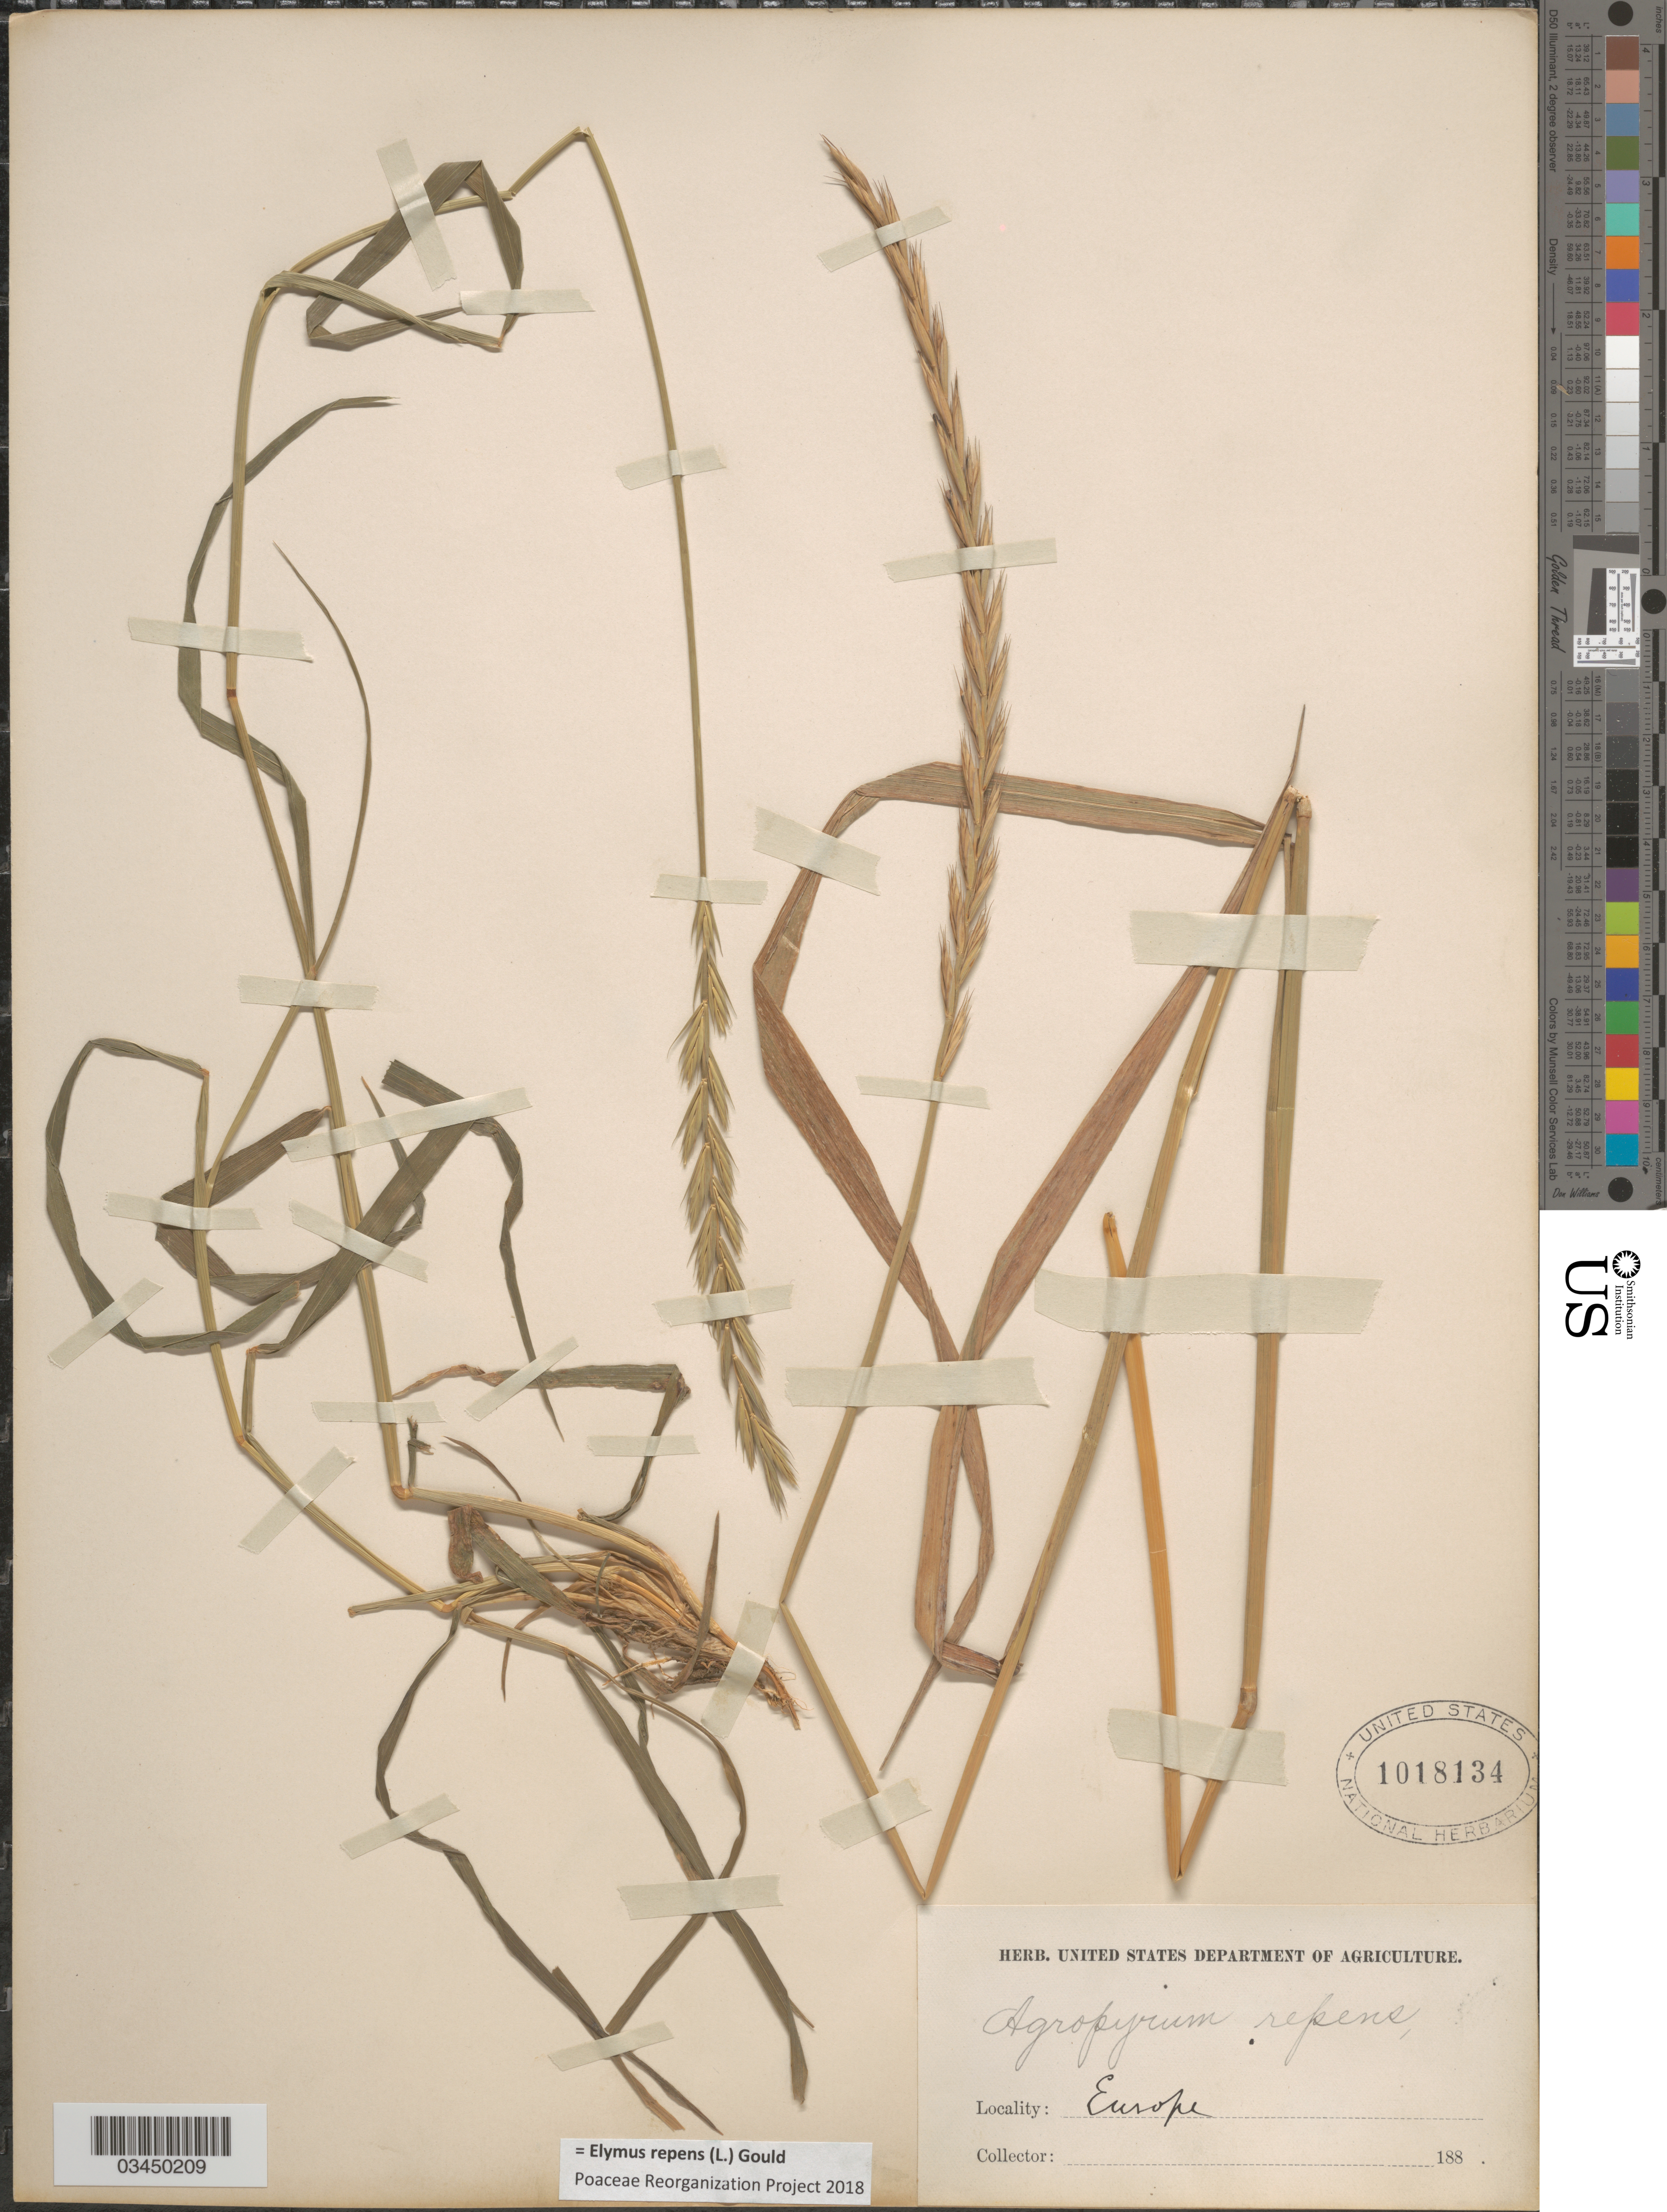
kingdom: Plantae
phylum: Tracheophyta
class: Liliopsida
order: Poales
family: Poaceae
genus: Elymus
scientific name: Elymus repens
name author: (L.) Gould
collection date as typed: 188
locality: Europe.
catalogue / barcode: US 1018134